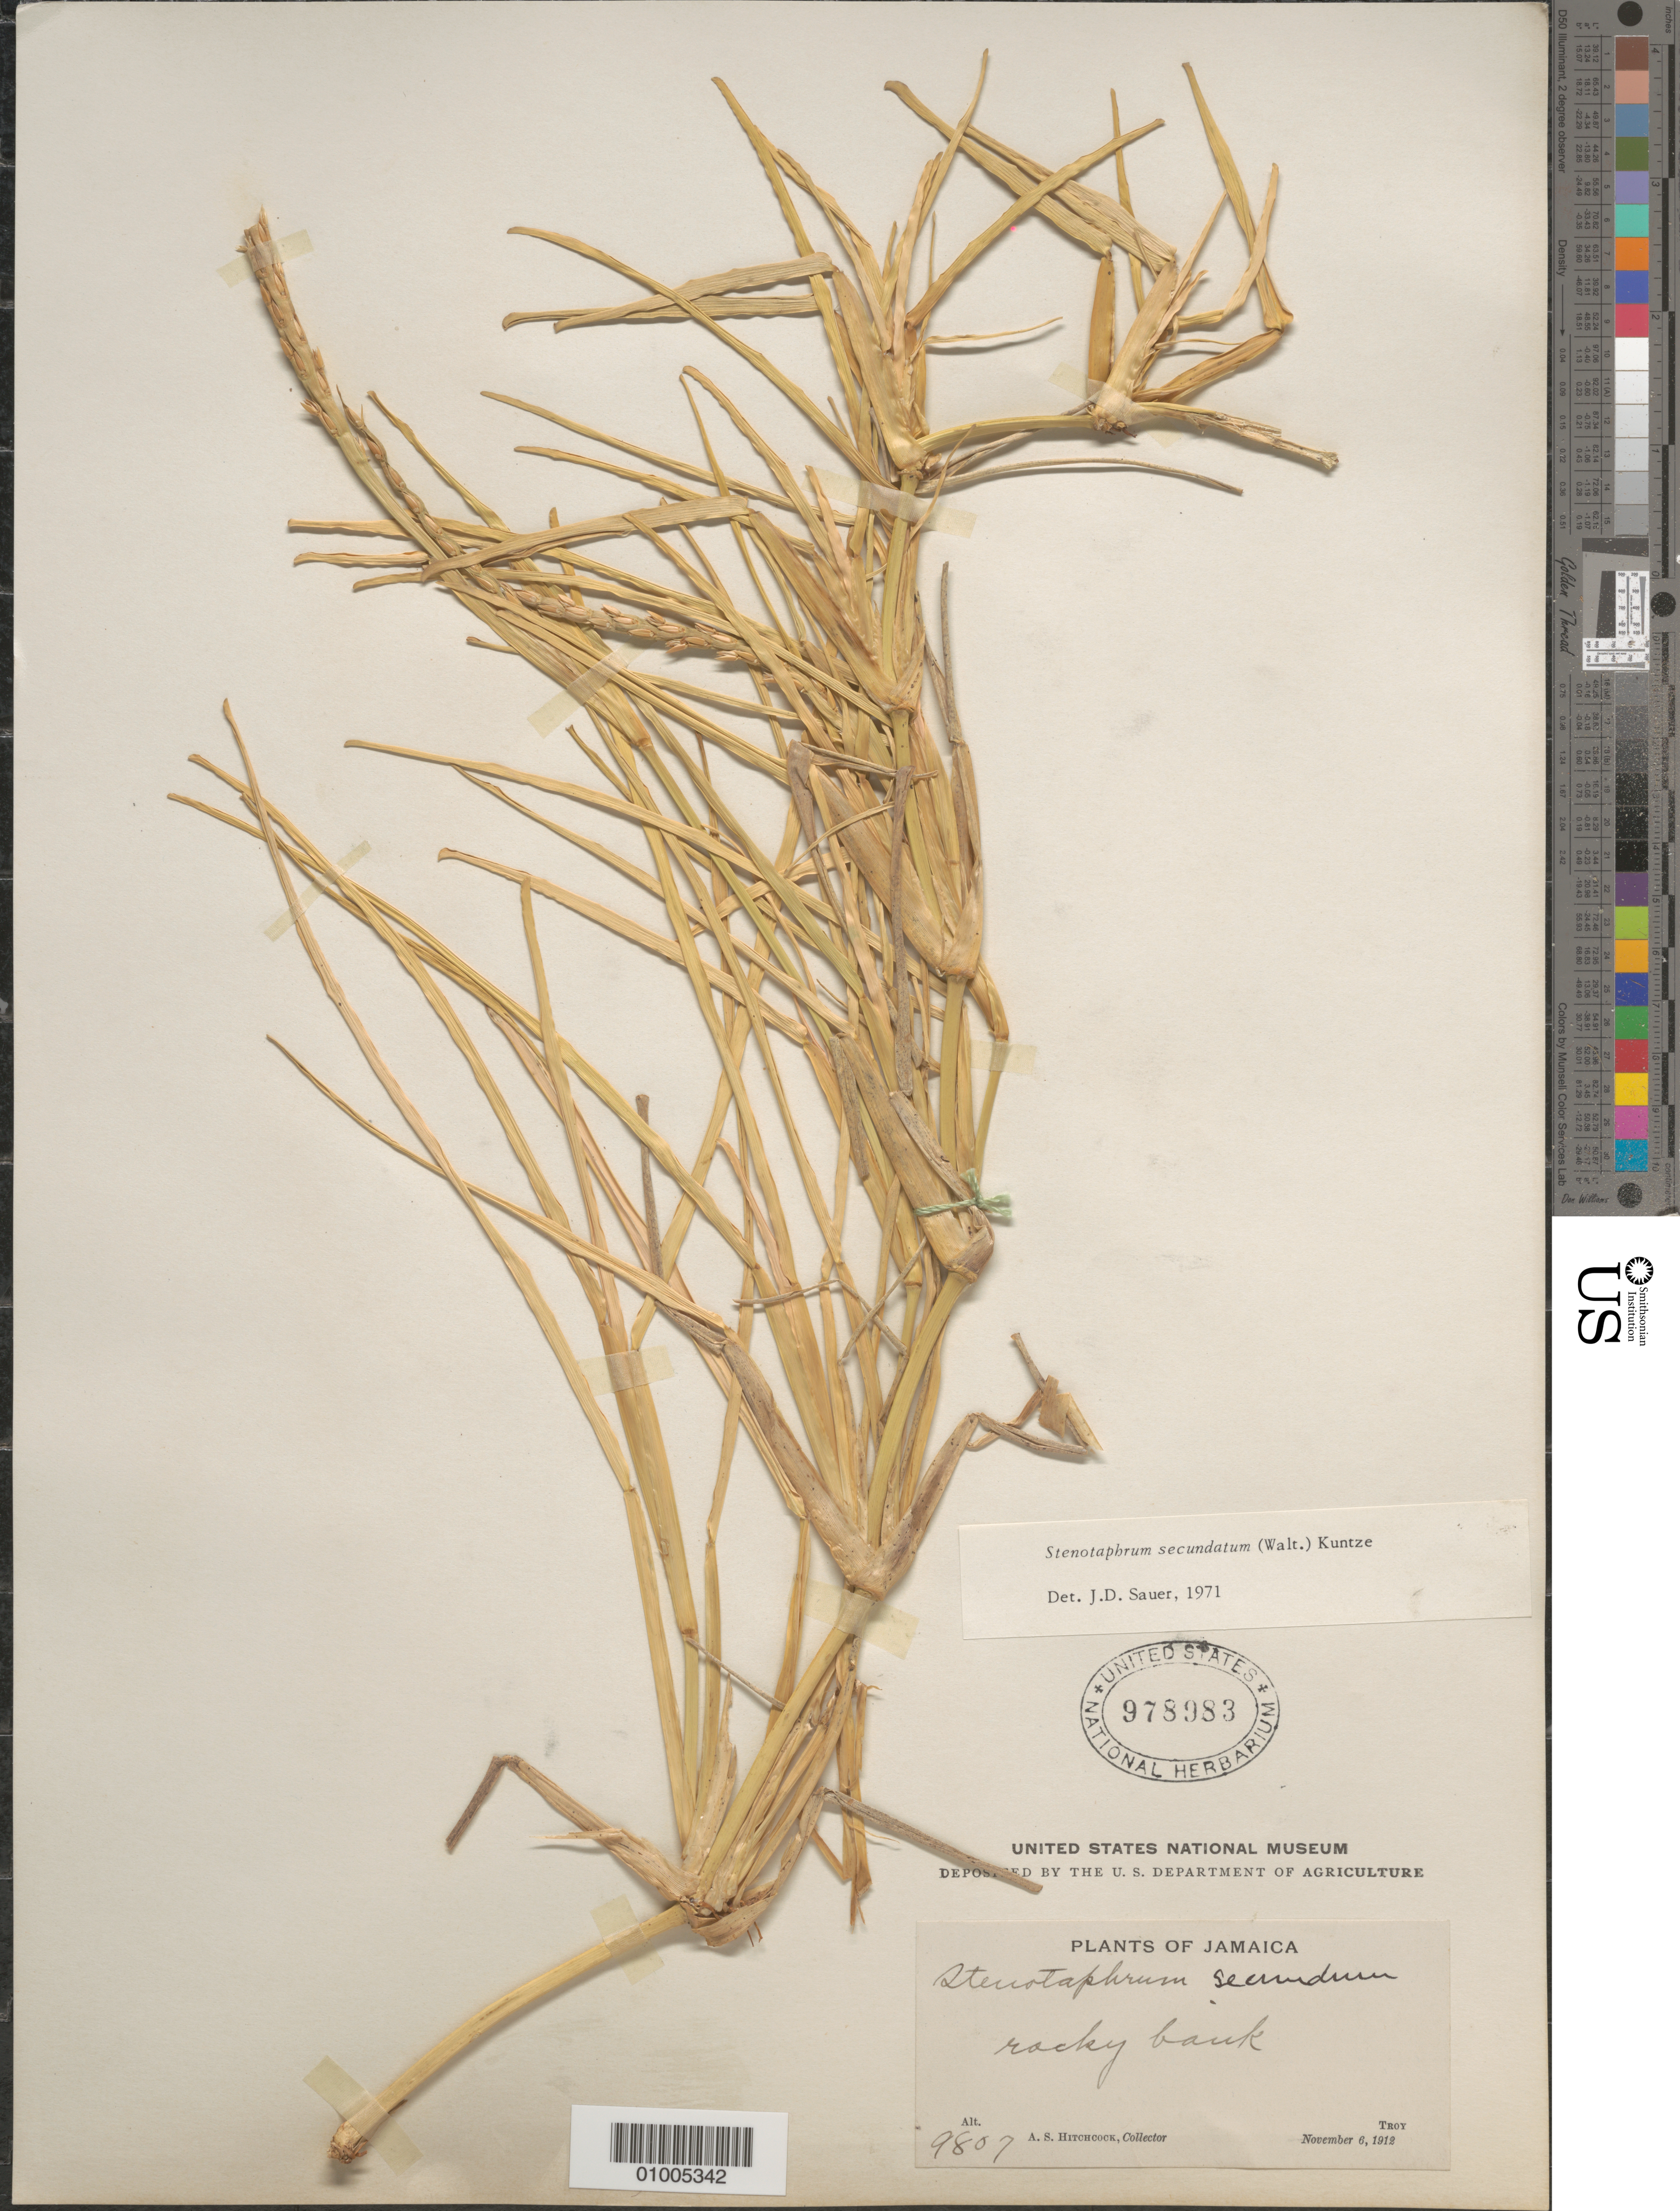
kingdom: Plantae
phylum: Tracheophyta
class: Liliopsida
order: Poales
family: Poaceae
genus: Stenotaphrum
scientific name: Stenotaphrum secundatum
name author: (Walter) Kuntze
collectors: A. S. Hitchcock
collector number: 9807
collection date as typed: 06 Nov 1912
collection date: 1912-11-06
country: Jamaica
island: Jamaica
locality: Troy; Rocky bank.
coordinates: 0 N, 0 E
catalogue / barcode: US 978983